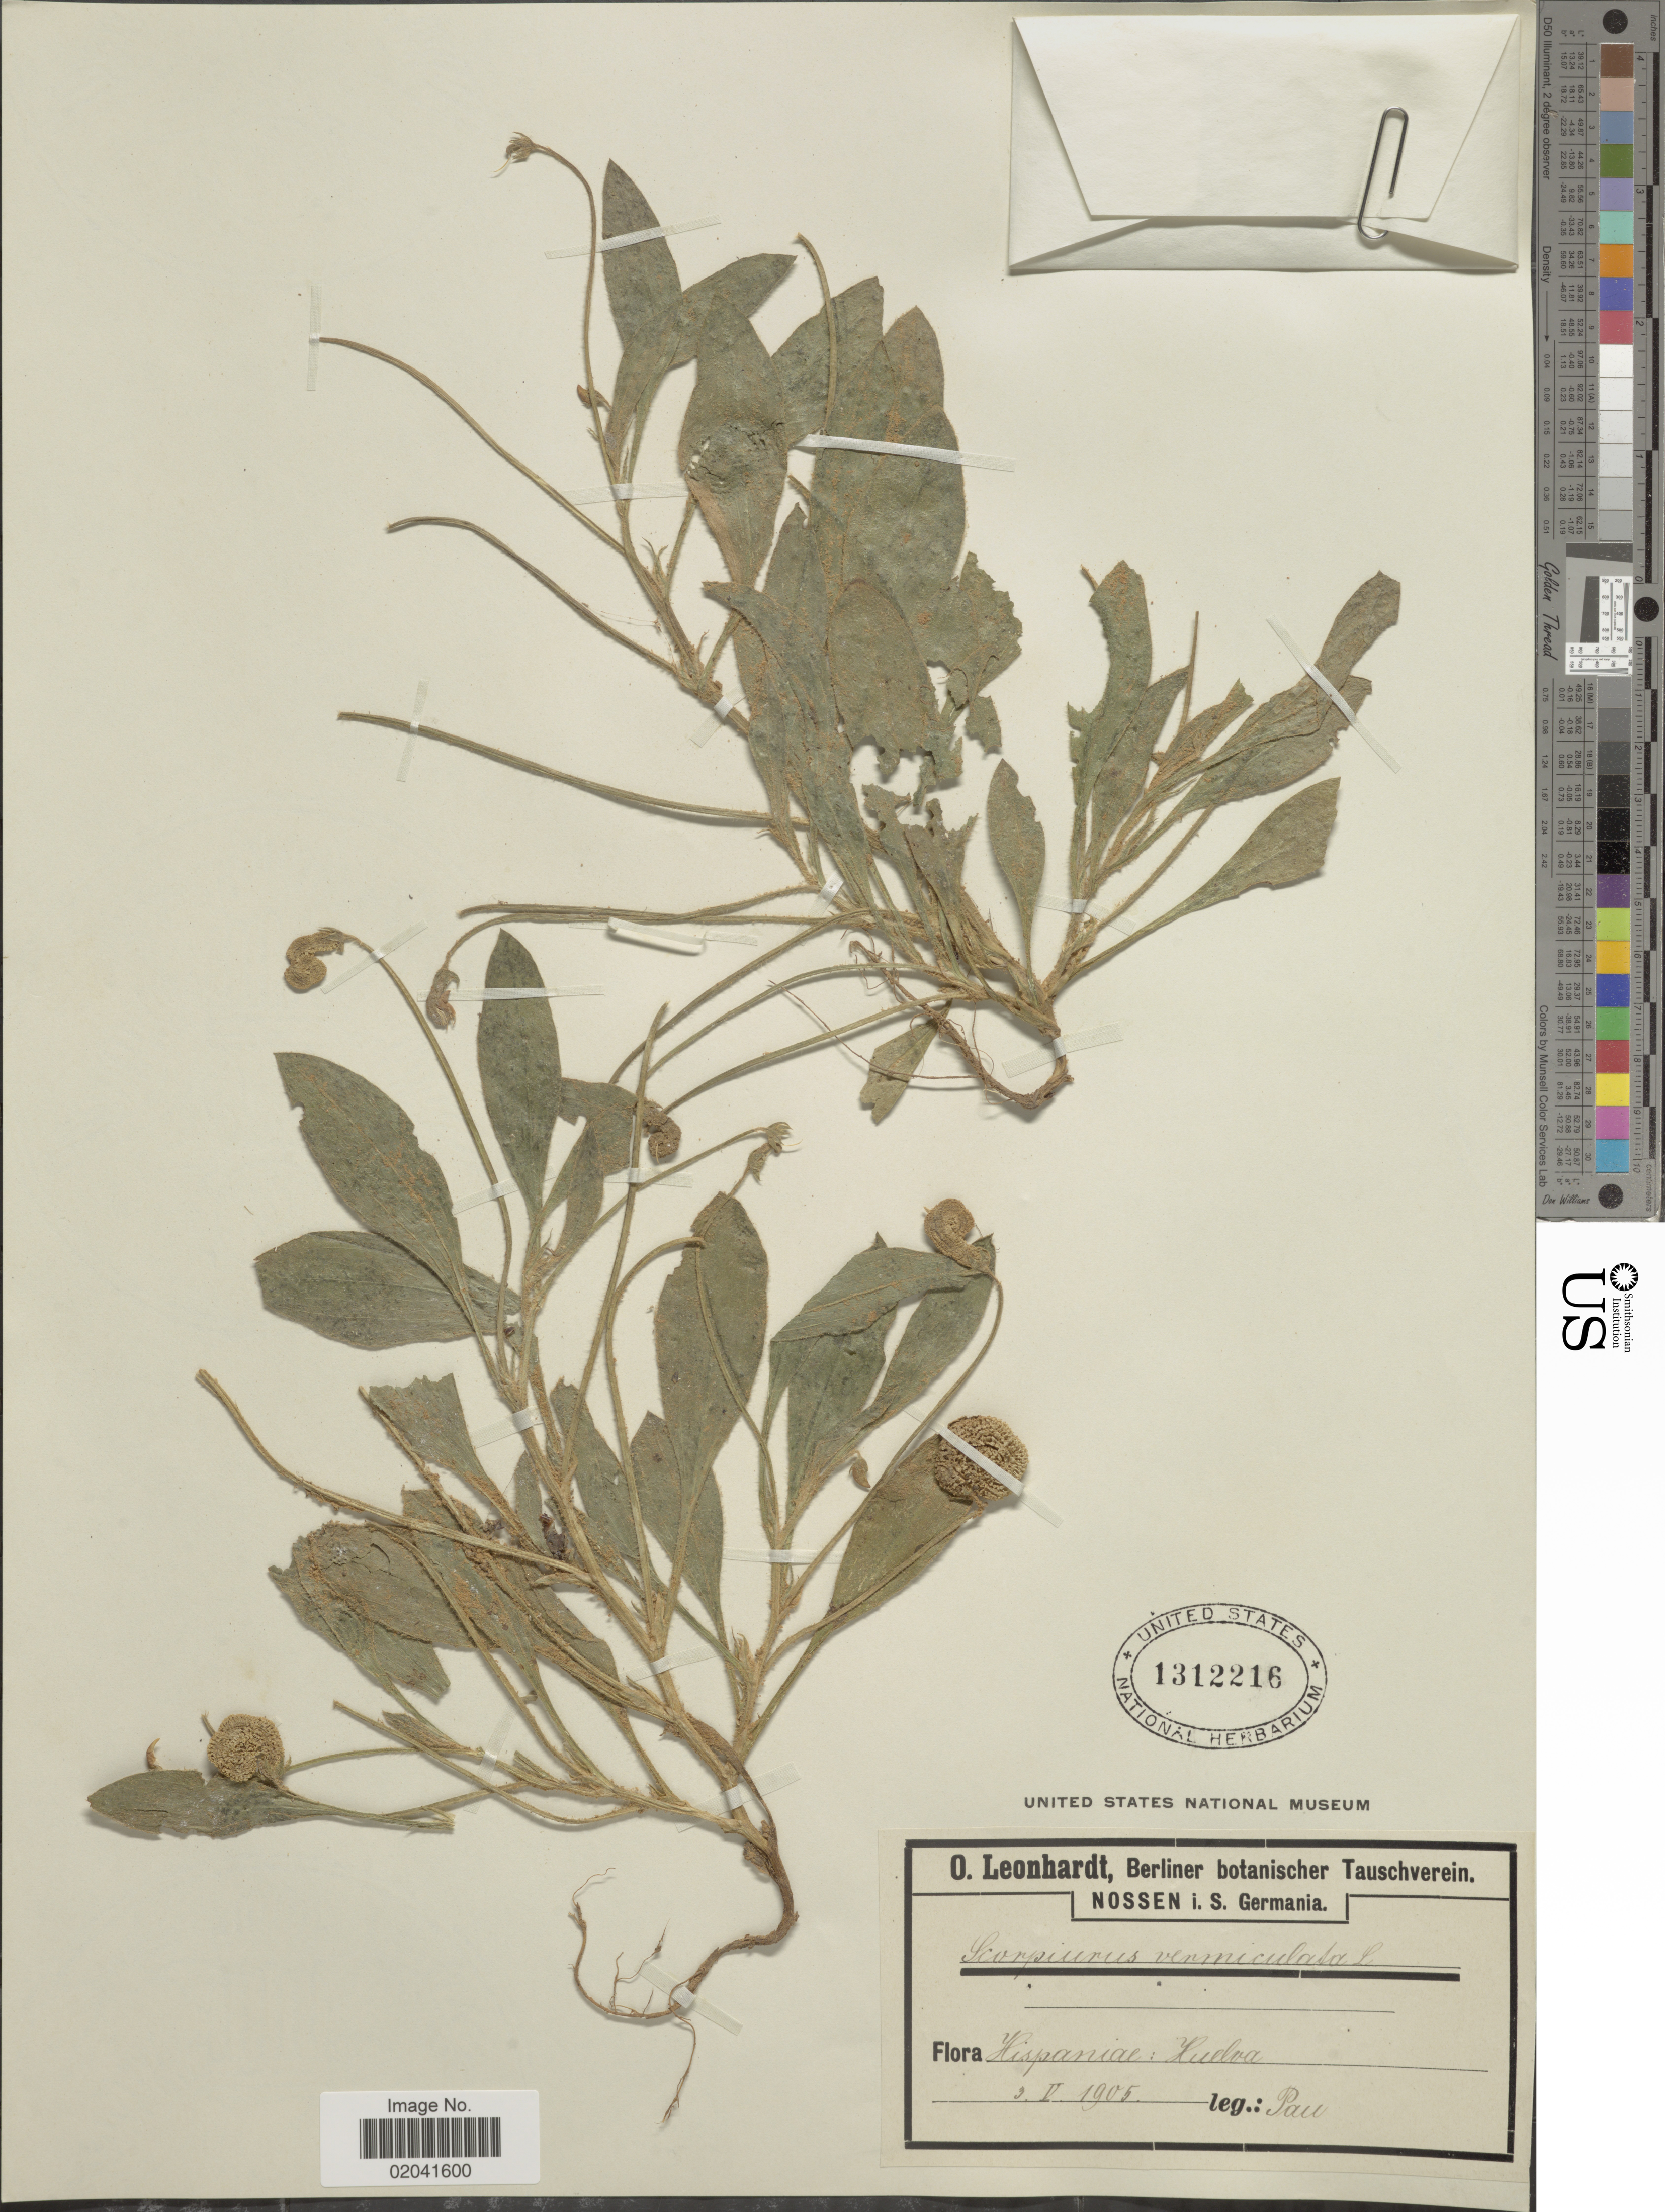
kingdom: Plantae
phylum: Tracheophyta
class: Magnoliopsida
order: Fabales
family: Fabaceae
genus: Scorpiurus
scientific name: Scorpiurus vermiculata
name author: L.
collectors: Pau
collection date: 1905-05-02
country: Spain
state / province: Castilla y León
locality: Hispaniae: Huebra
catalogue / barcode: US 1312216